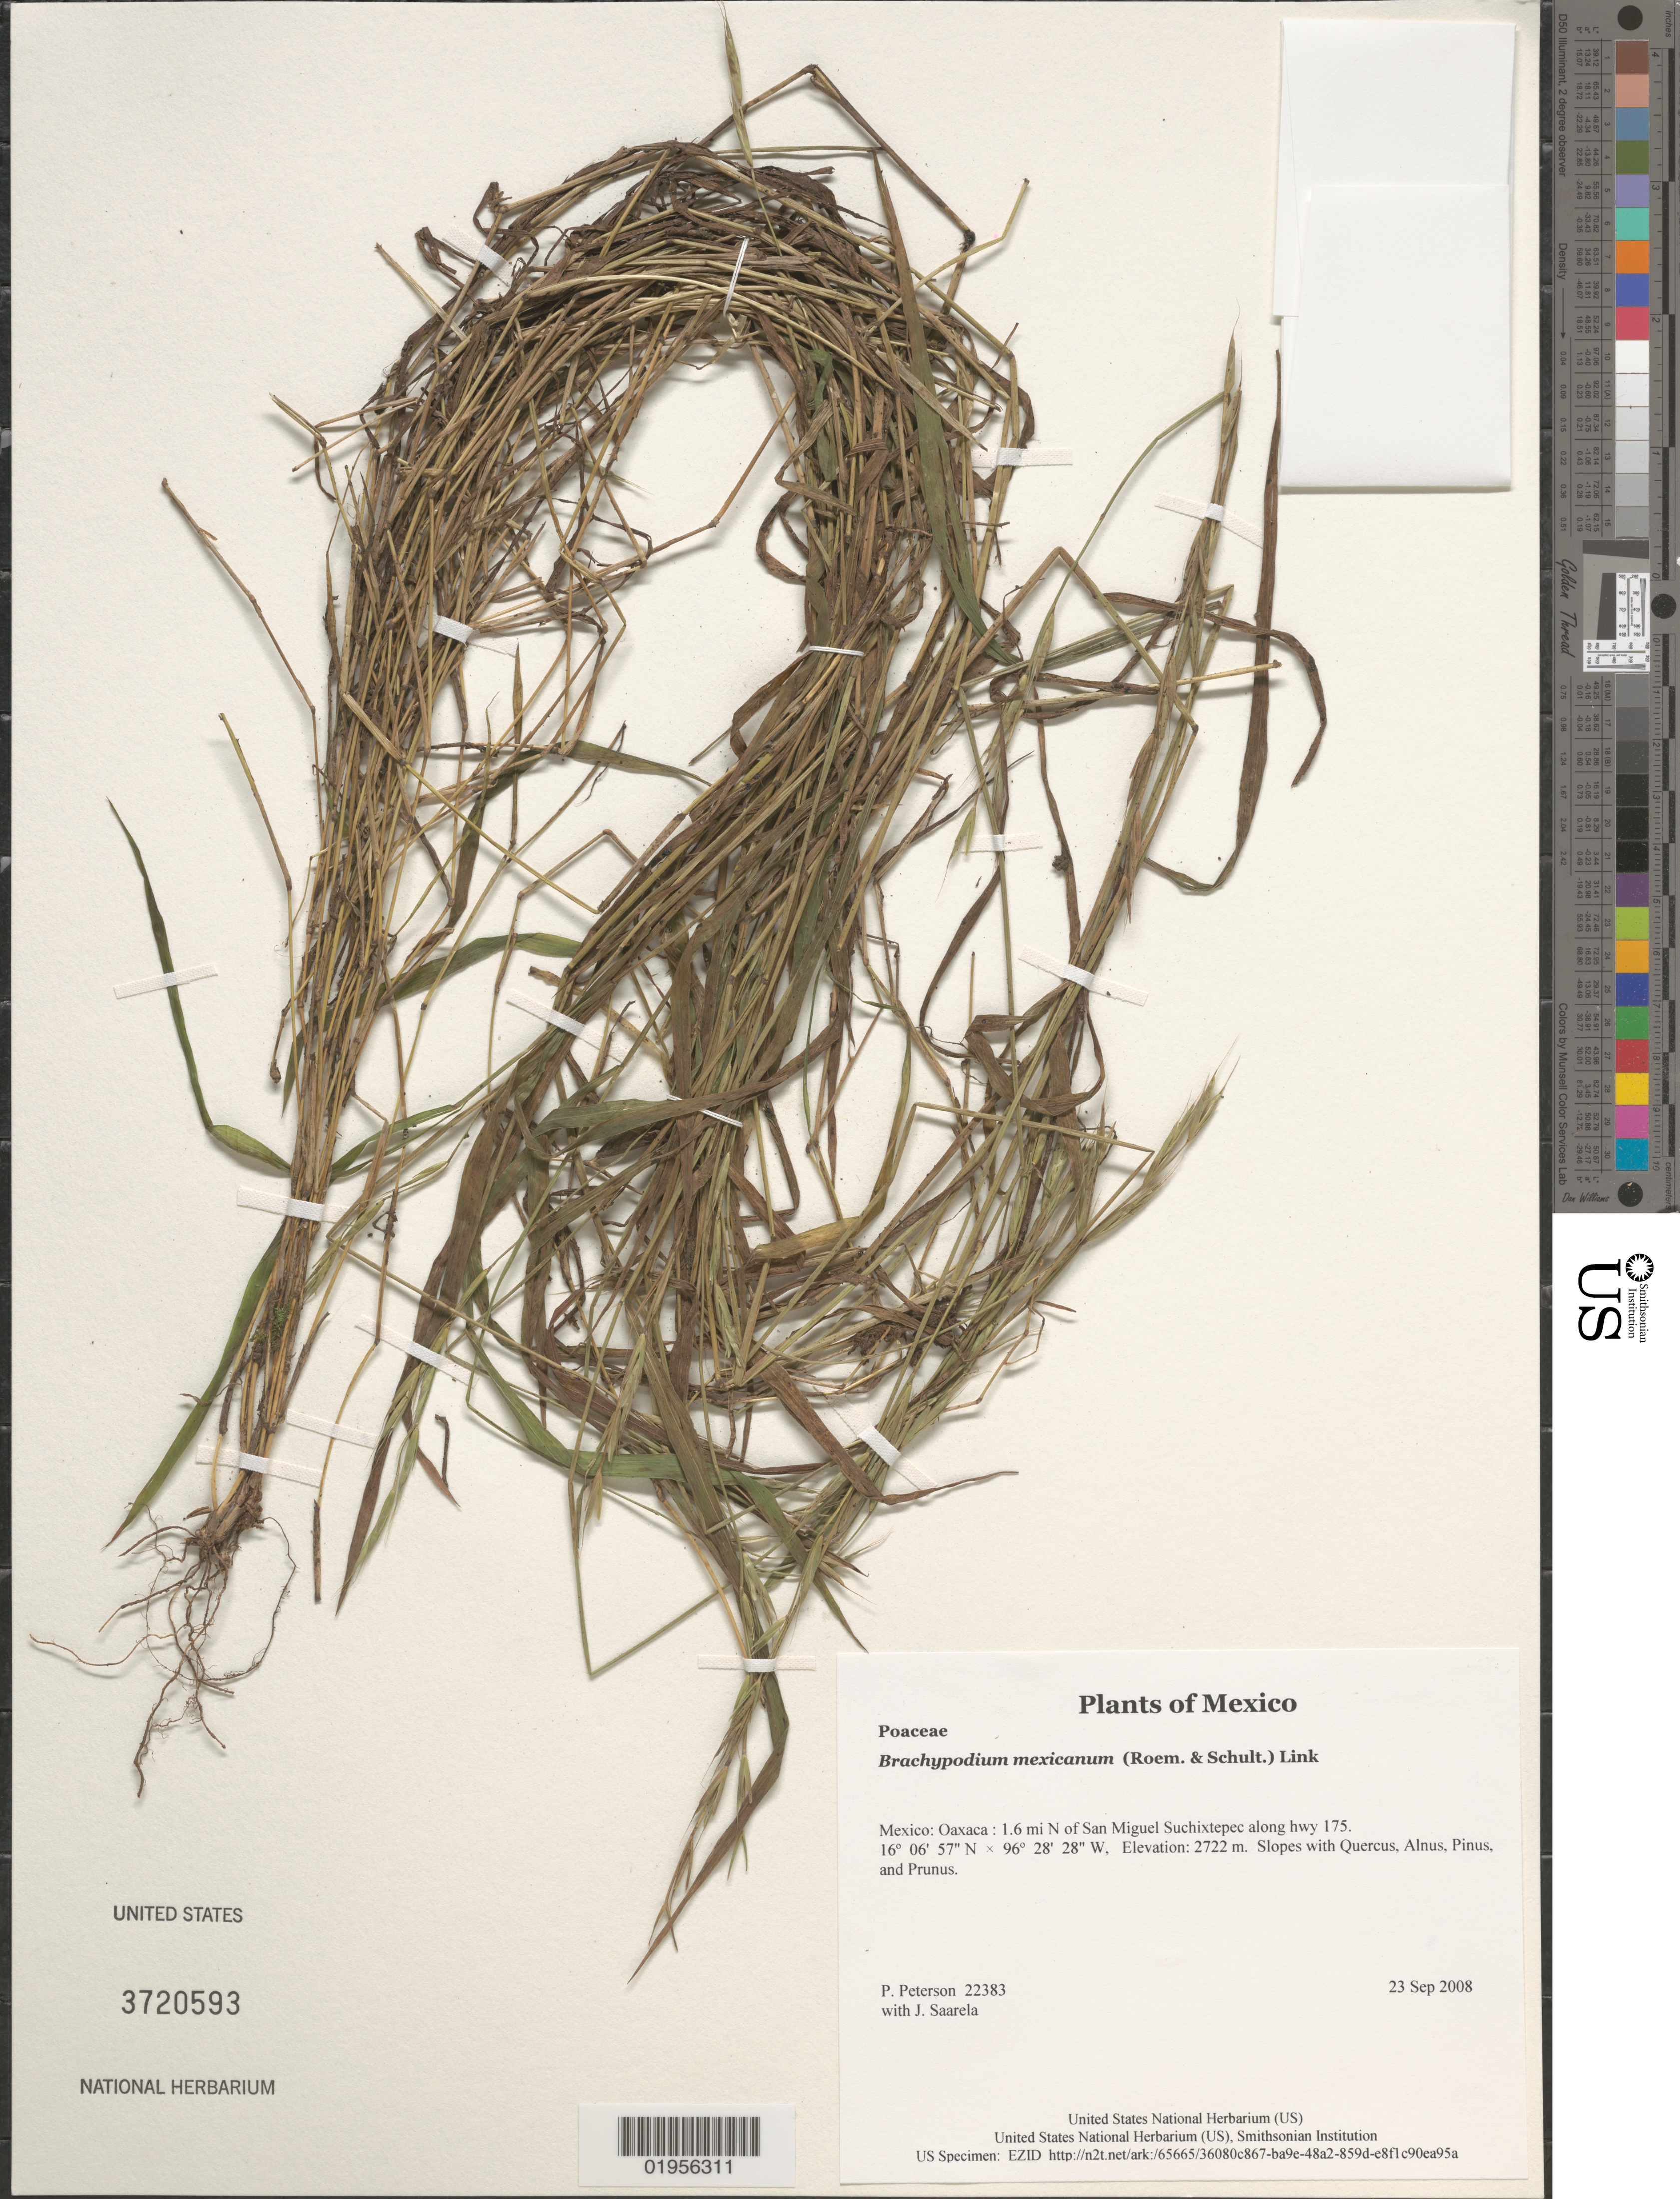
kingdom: Plantae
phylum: Tracheophyta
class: Liliopsida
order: Poales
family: Poaceae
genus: Brachypodium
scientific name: Brachypodium mexicanum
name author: (Roem. & Schult.) Link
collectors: P. M. Peterson & J. Saarela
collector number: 22383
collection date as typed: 23 Sep 2008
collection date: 2008-09-23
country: Mexico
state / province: Oaxaca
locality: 1.6 mi N of San Miguel Suchixtepec along hwy 175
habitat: Slopes with Quercus, Alnus, Pinus, and Prunus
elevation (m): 2722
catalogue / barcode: US 3720593